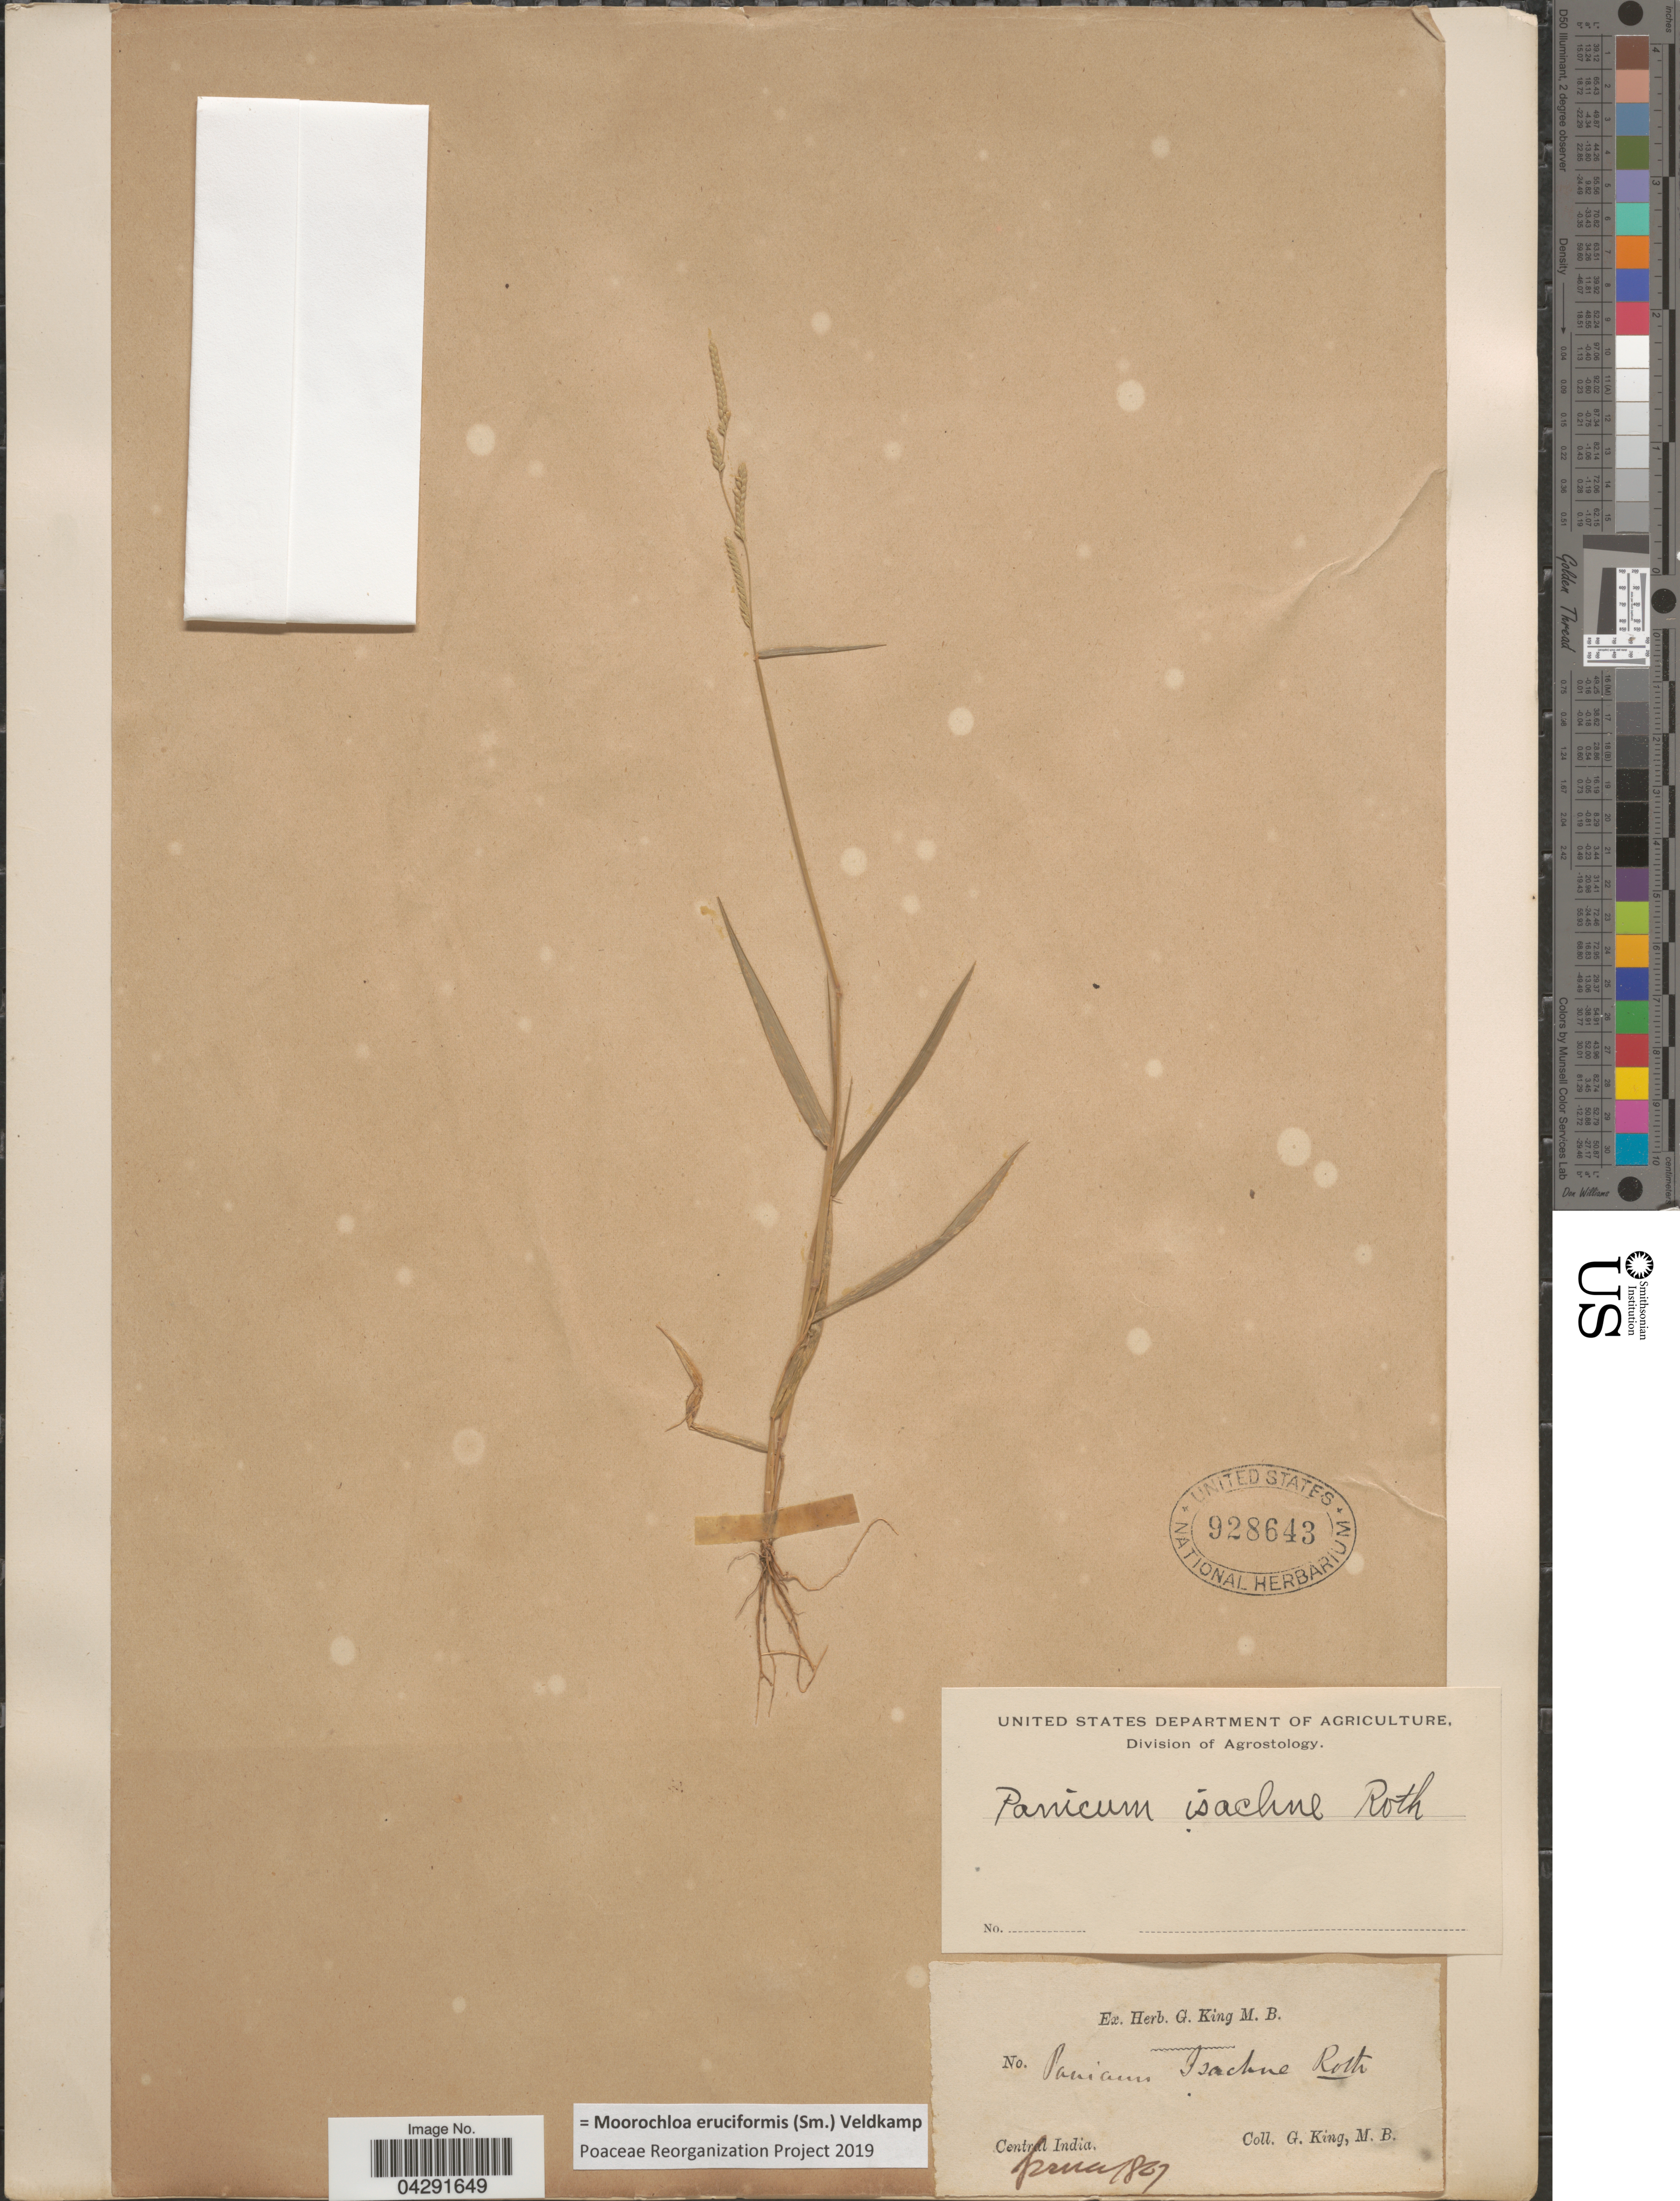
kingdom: Plantae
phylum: Tracheophyta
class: Liliopsida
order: Poales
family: Poaceae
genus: Moorochloa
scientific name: Moorochloa eruciformis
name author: (Sm.) Veldkamp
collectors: G. King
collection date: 1867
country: India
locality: Central India.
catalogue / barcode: US 928643